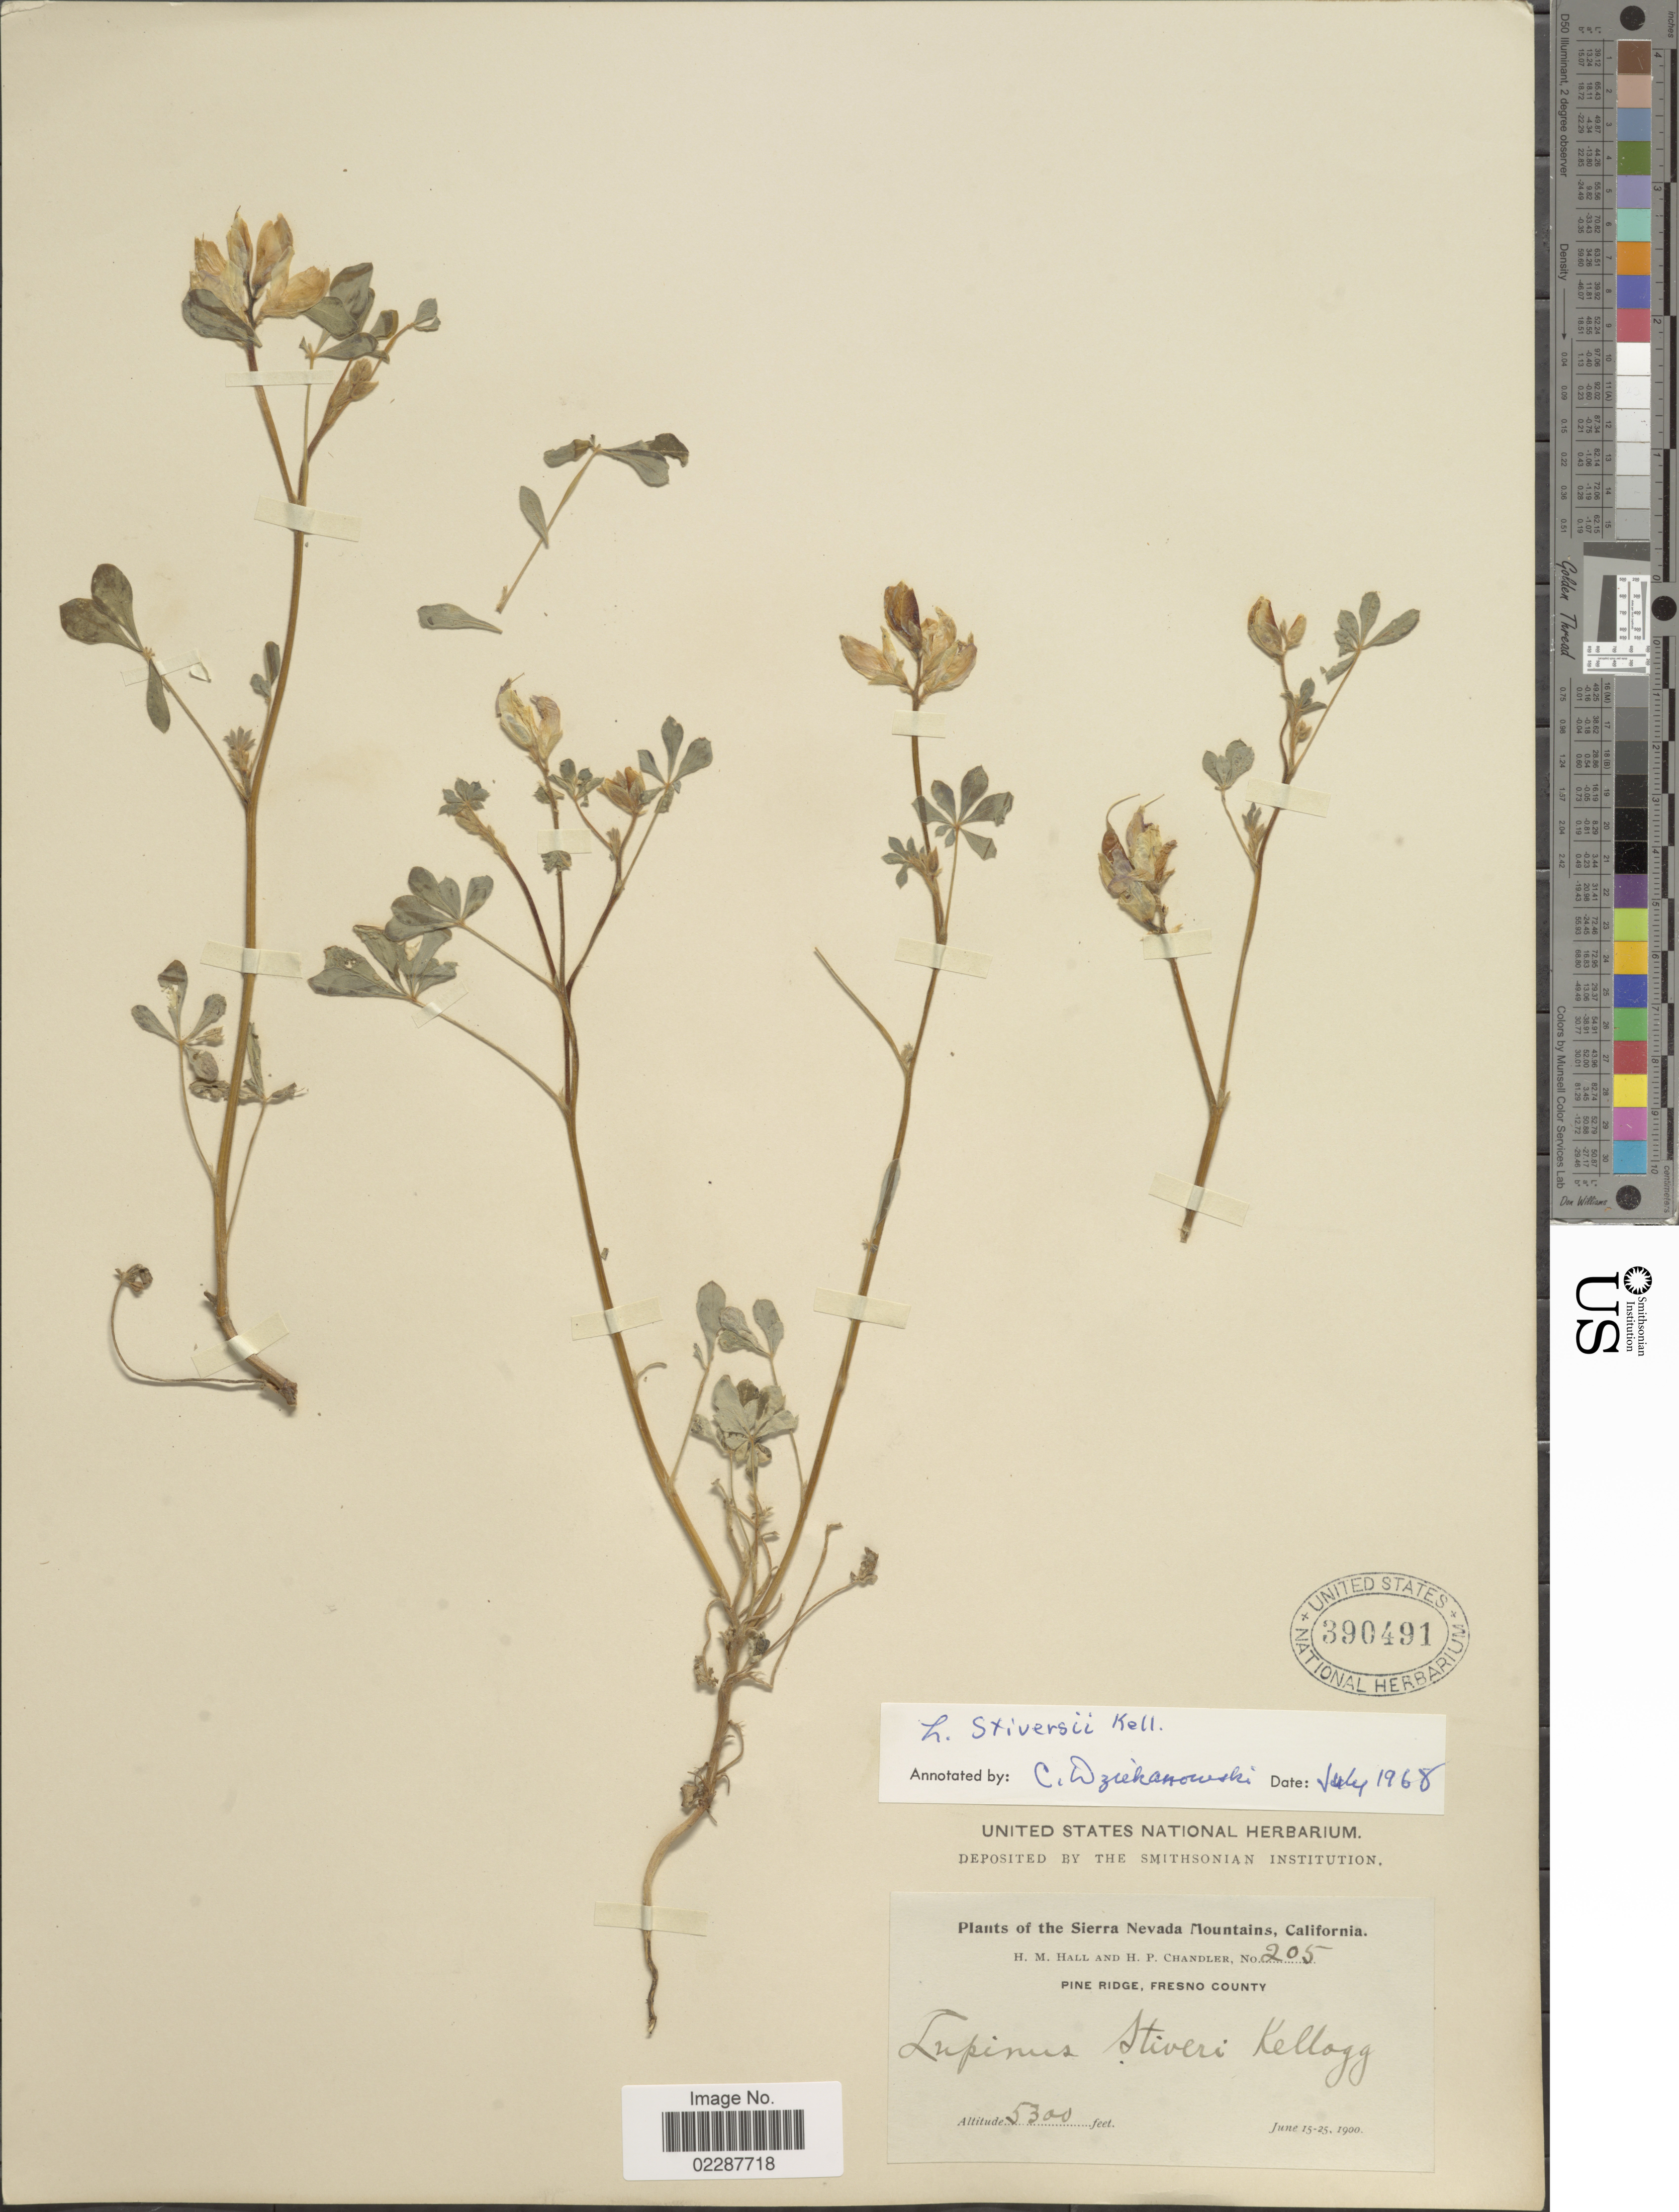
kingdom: Plantae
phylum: Tracheophyta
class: Magnoliopsida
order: Fabales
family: Fabaceae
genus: Lupinus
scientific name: Lupinus stiversii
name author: Kellogg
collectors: H. M. Hall & H. Chandler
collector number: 205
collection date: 1900-06-15/1900-06-25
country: United States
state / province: California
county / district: Fresno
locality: Sierra Nevada Mountains, Pine Ridge, Fresno County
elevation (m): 1615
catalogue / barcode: US 390491